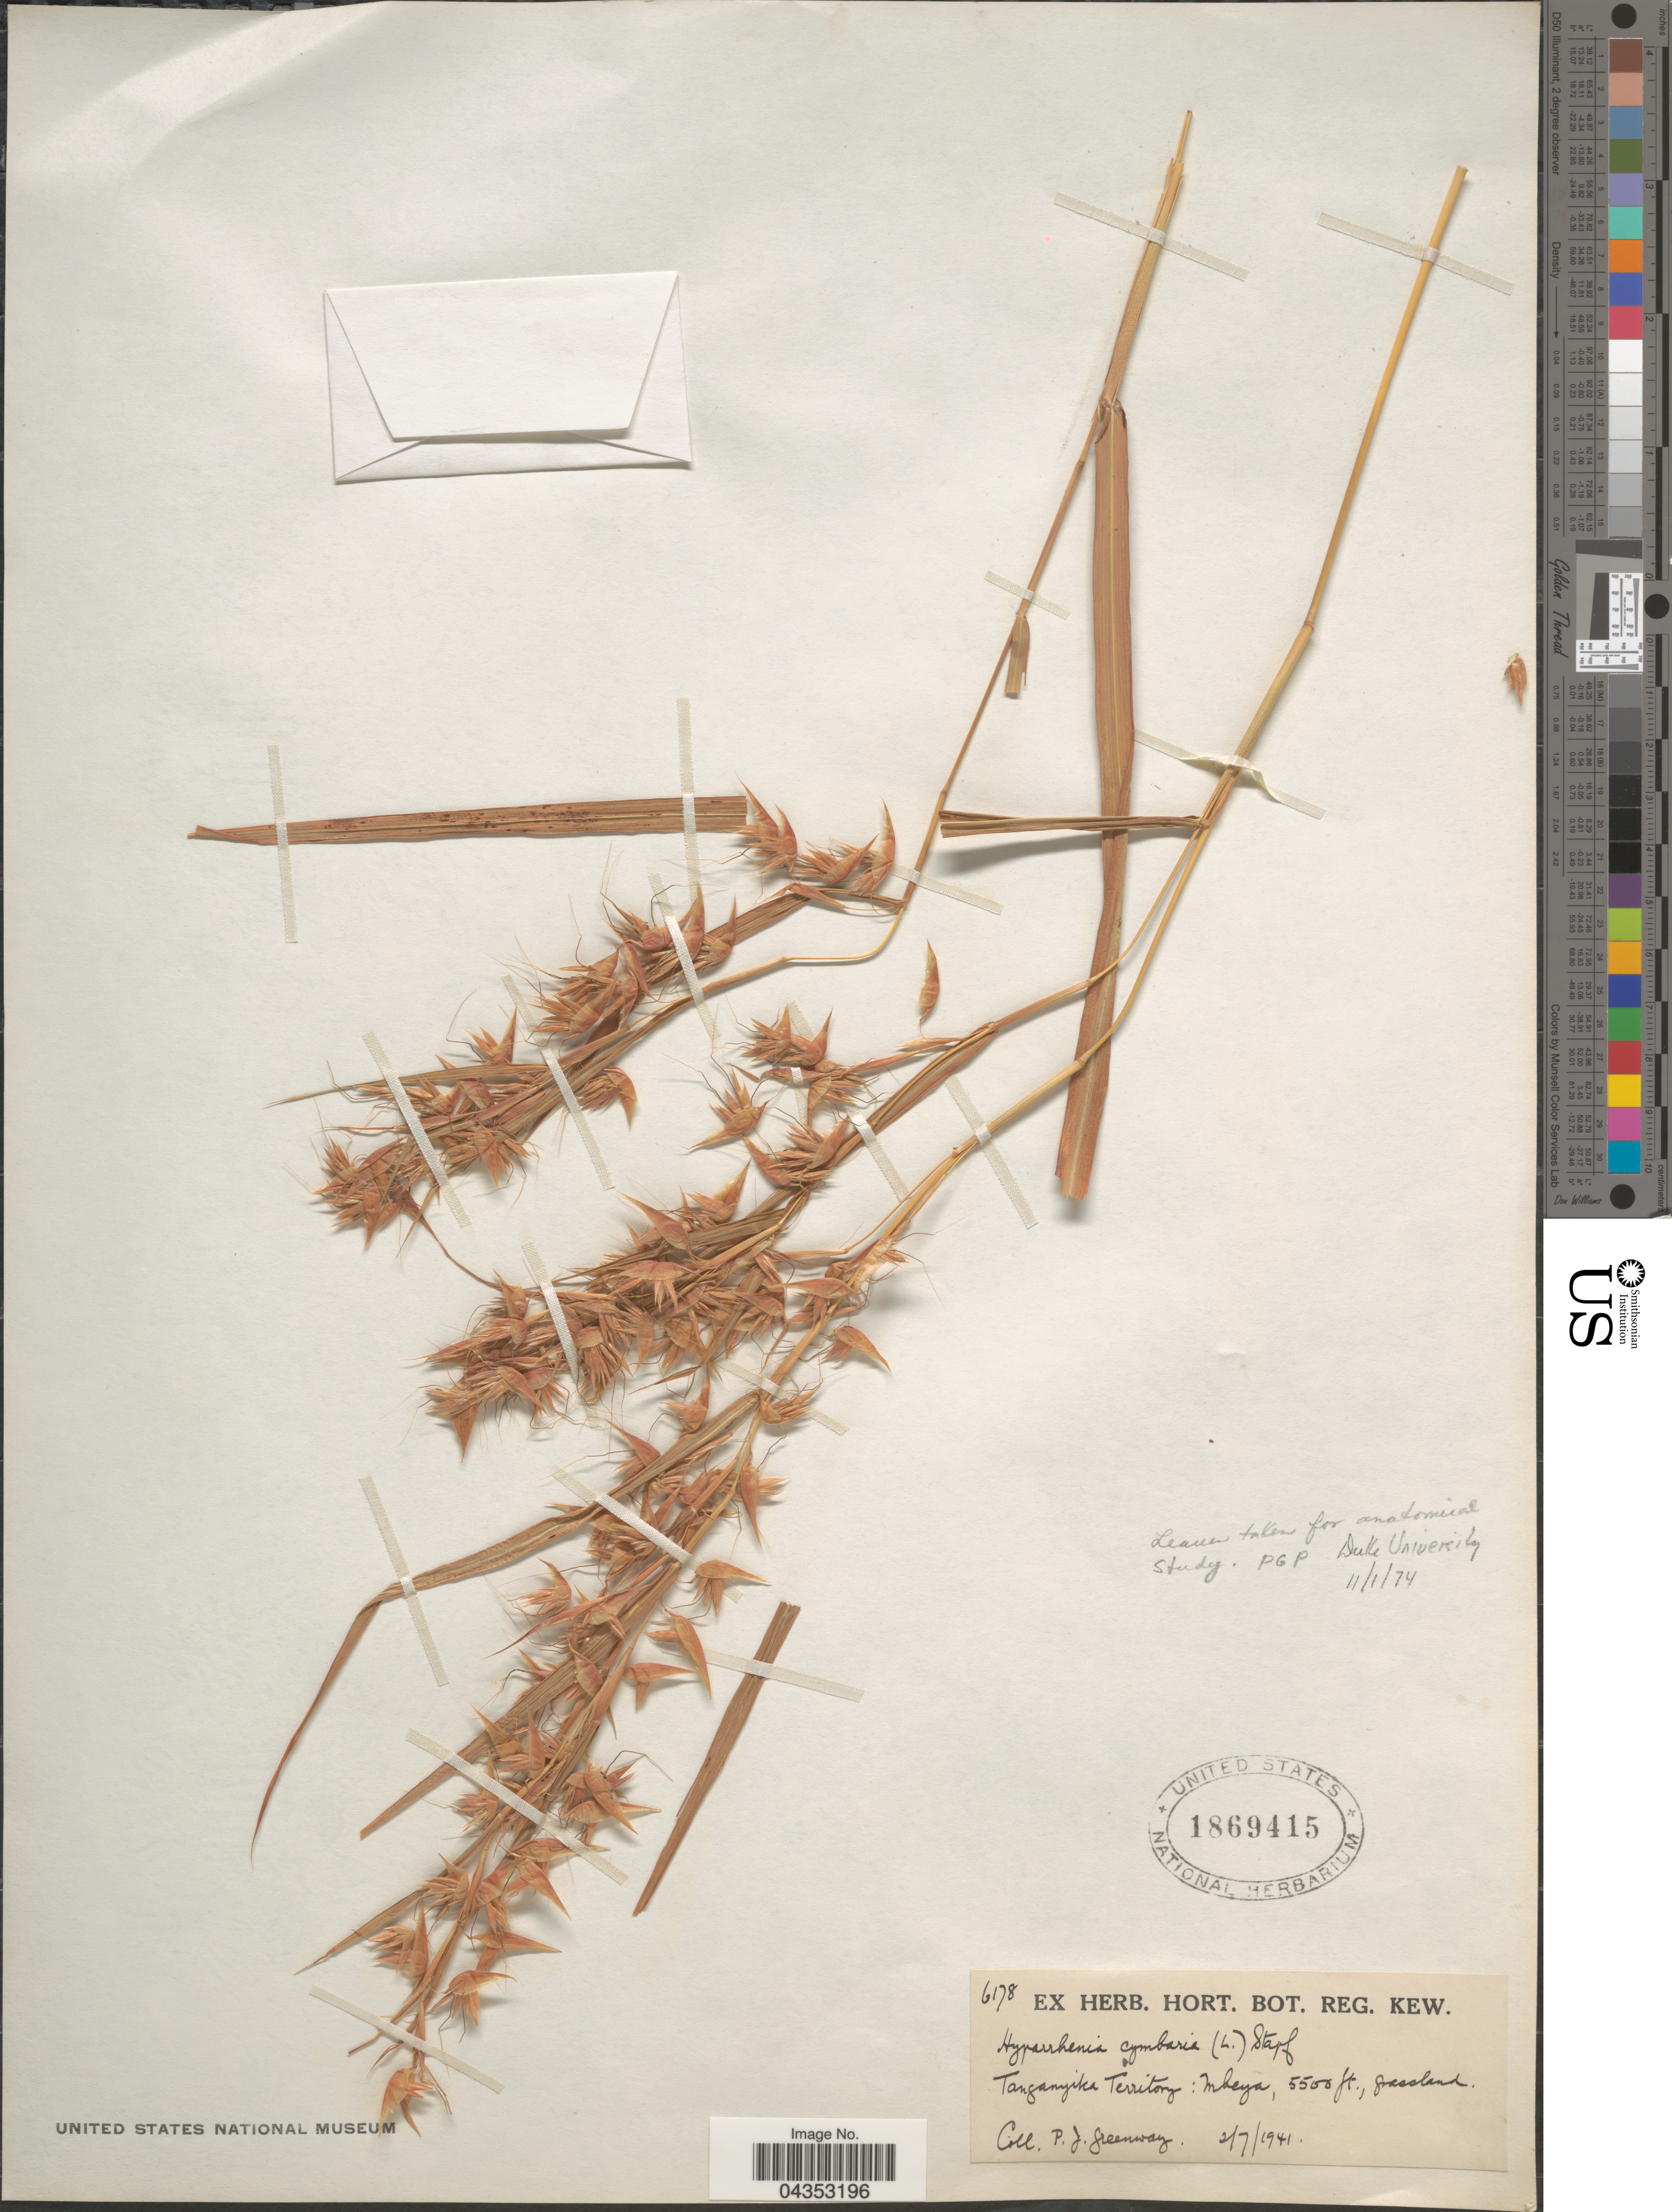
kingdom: Plantae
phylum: Tracheophyta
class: Liliopsida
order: Poales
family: Poaceae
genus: Hyparrhenia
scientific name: Hyparrhenia cymbaria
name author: (L.) Stapf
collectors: P. J. Greenway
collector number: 6178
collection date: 1941-07-02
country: Tanzania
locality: Tanganyika Territory: Mbeya.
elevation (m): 1676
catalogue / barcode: US 1869415